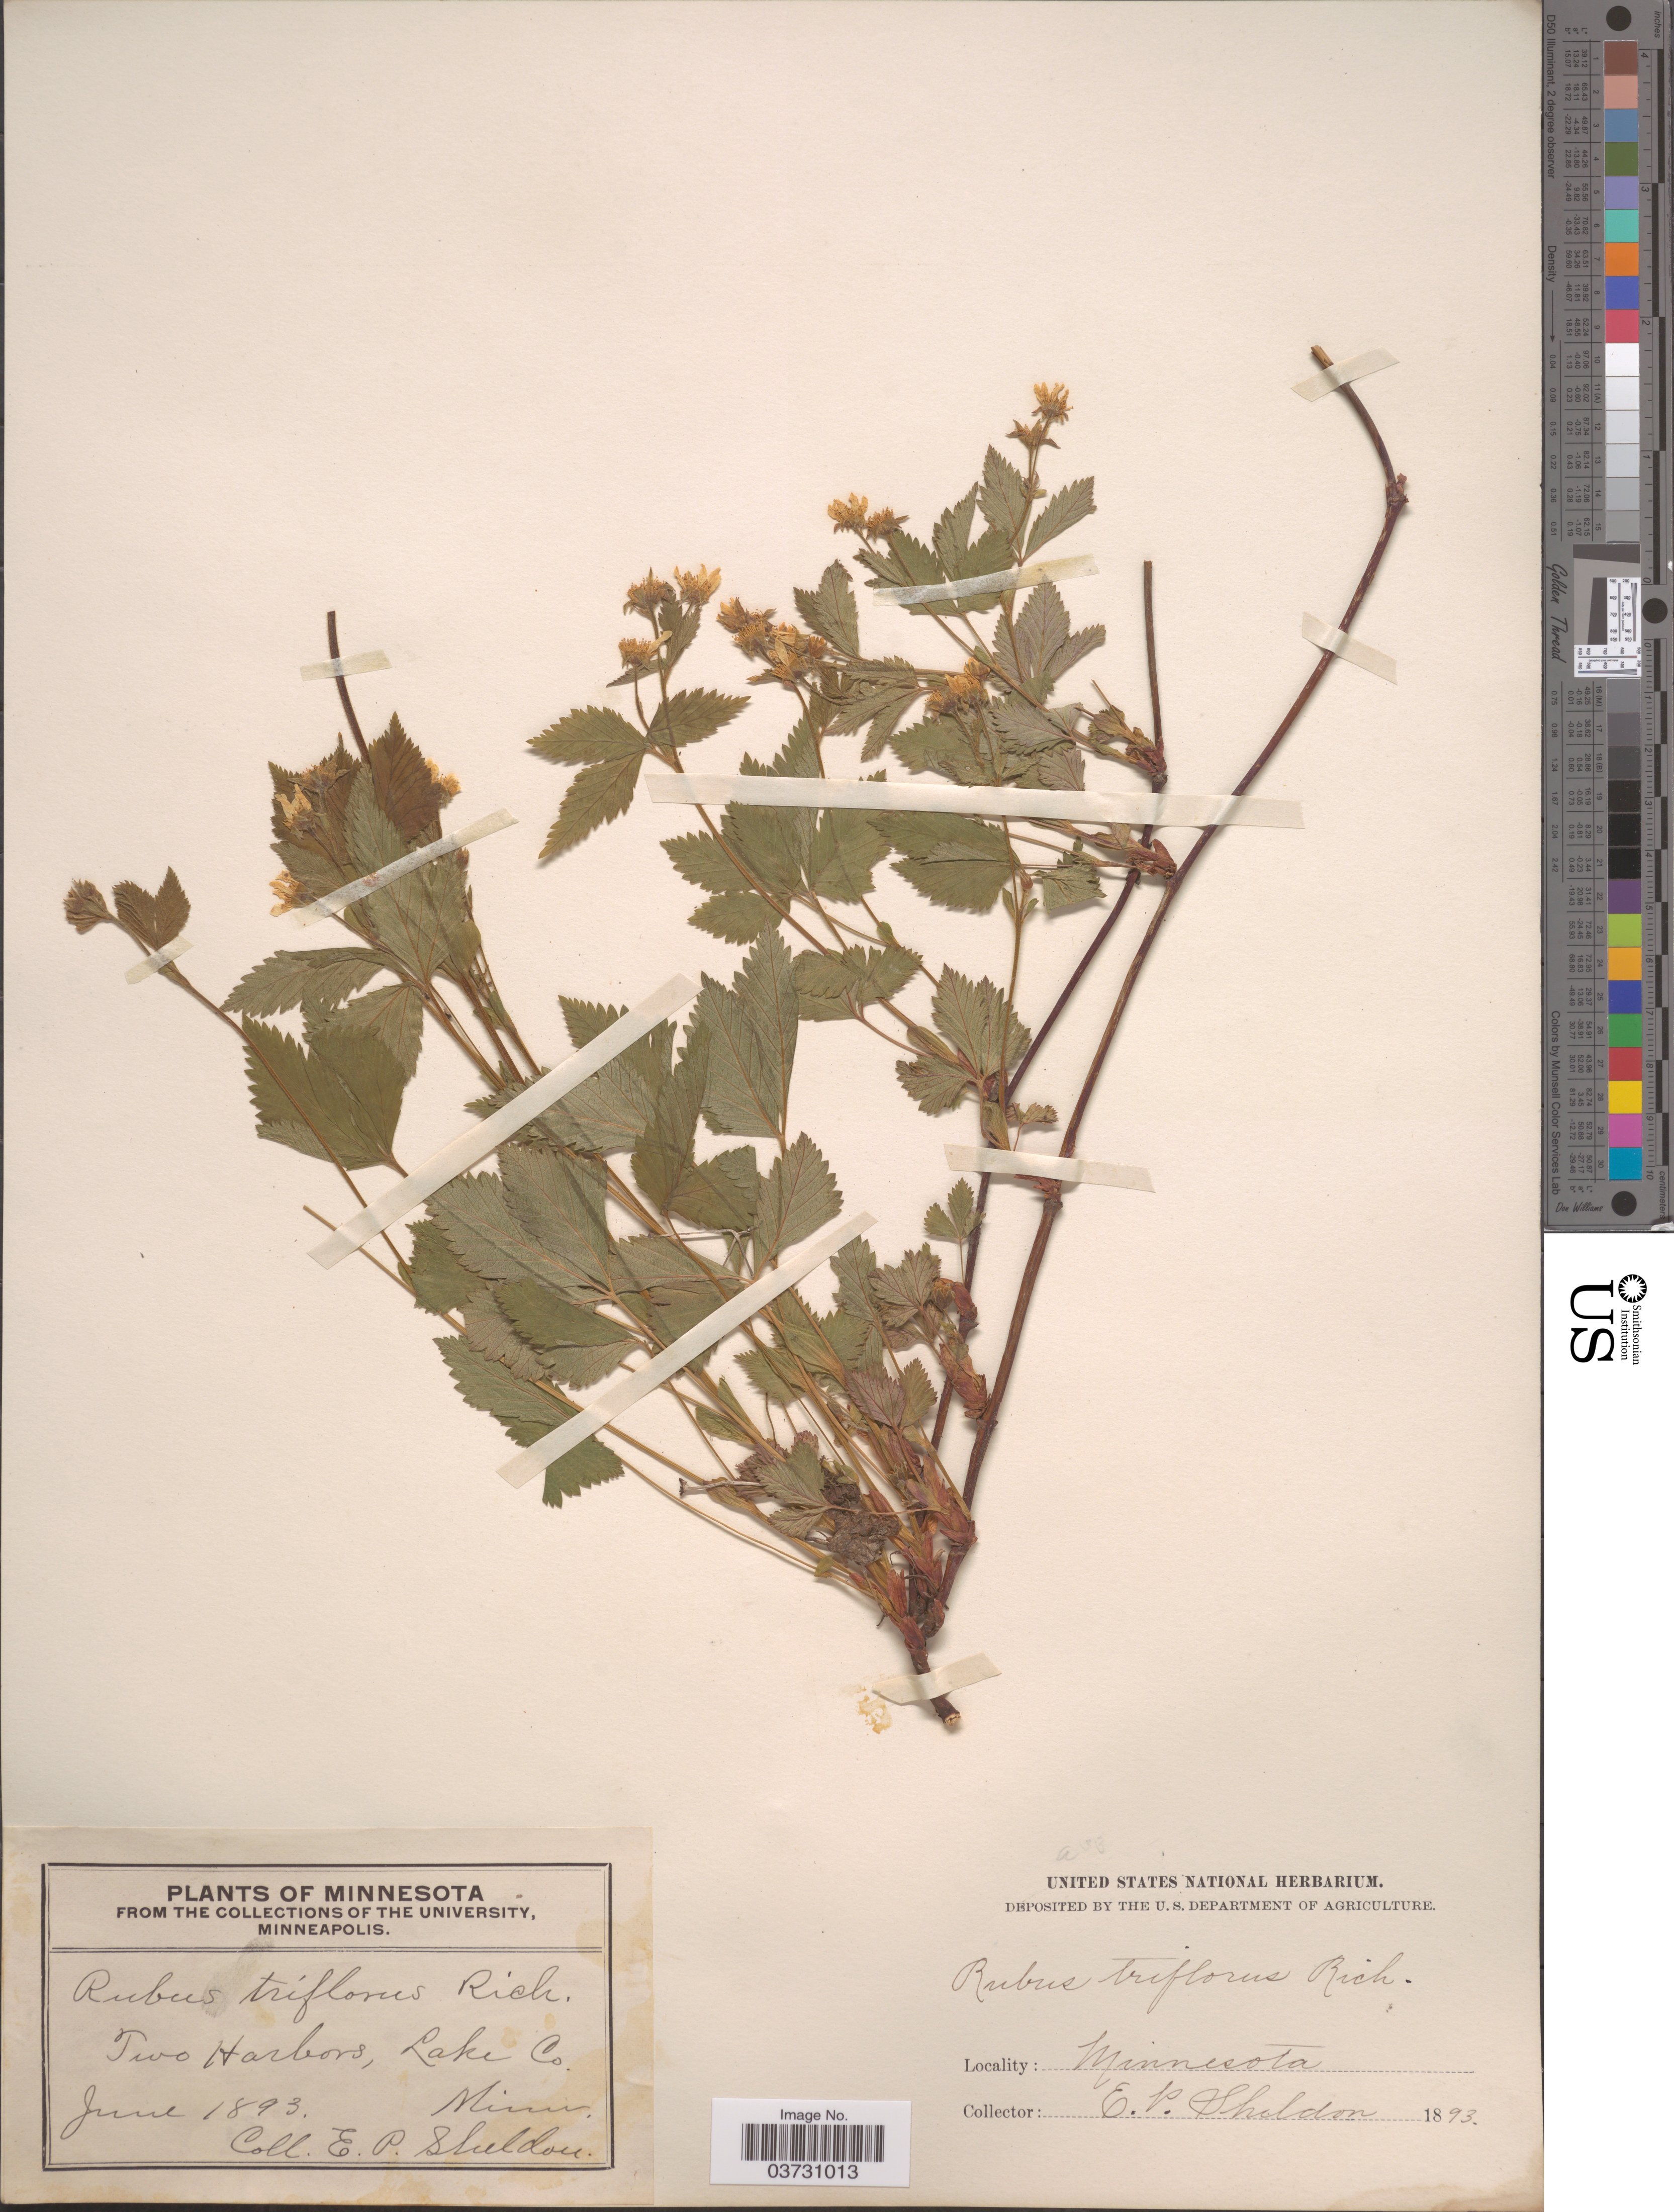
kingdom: Plantae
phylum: Tracheophyta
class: Magnoliopsida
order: Rosales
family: Rosaceae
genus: Rubus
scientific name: Rubus pubescens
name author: Raf.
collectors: E. P. Sheldon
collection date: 1893-06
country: United States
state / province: Minnesota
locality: Two Harbors, Lake Co.